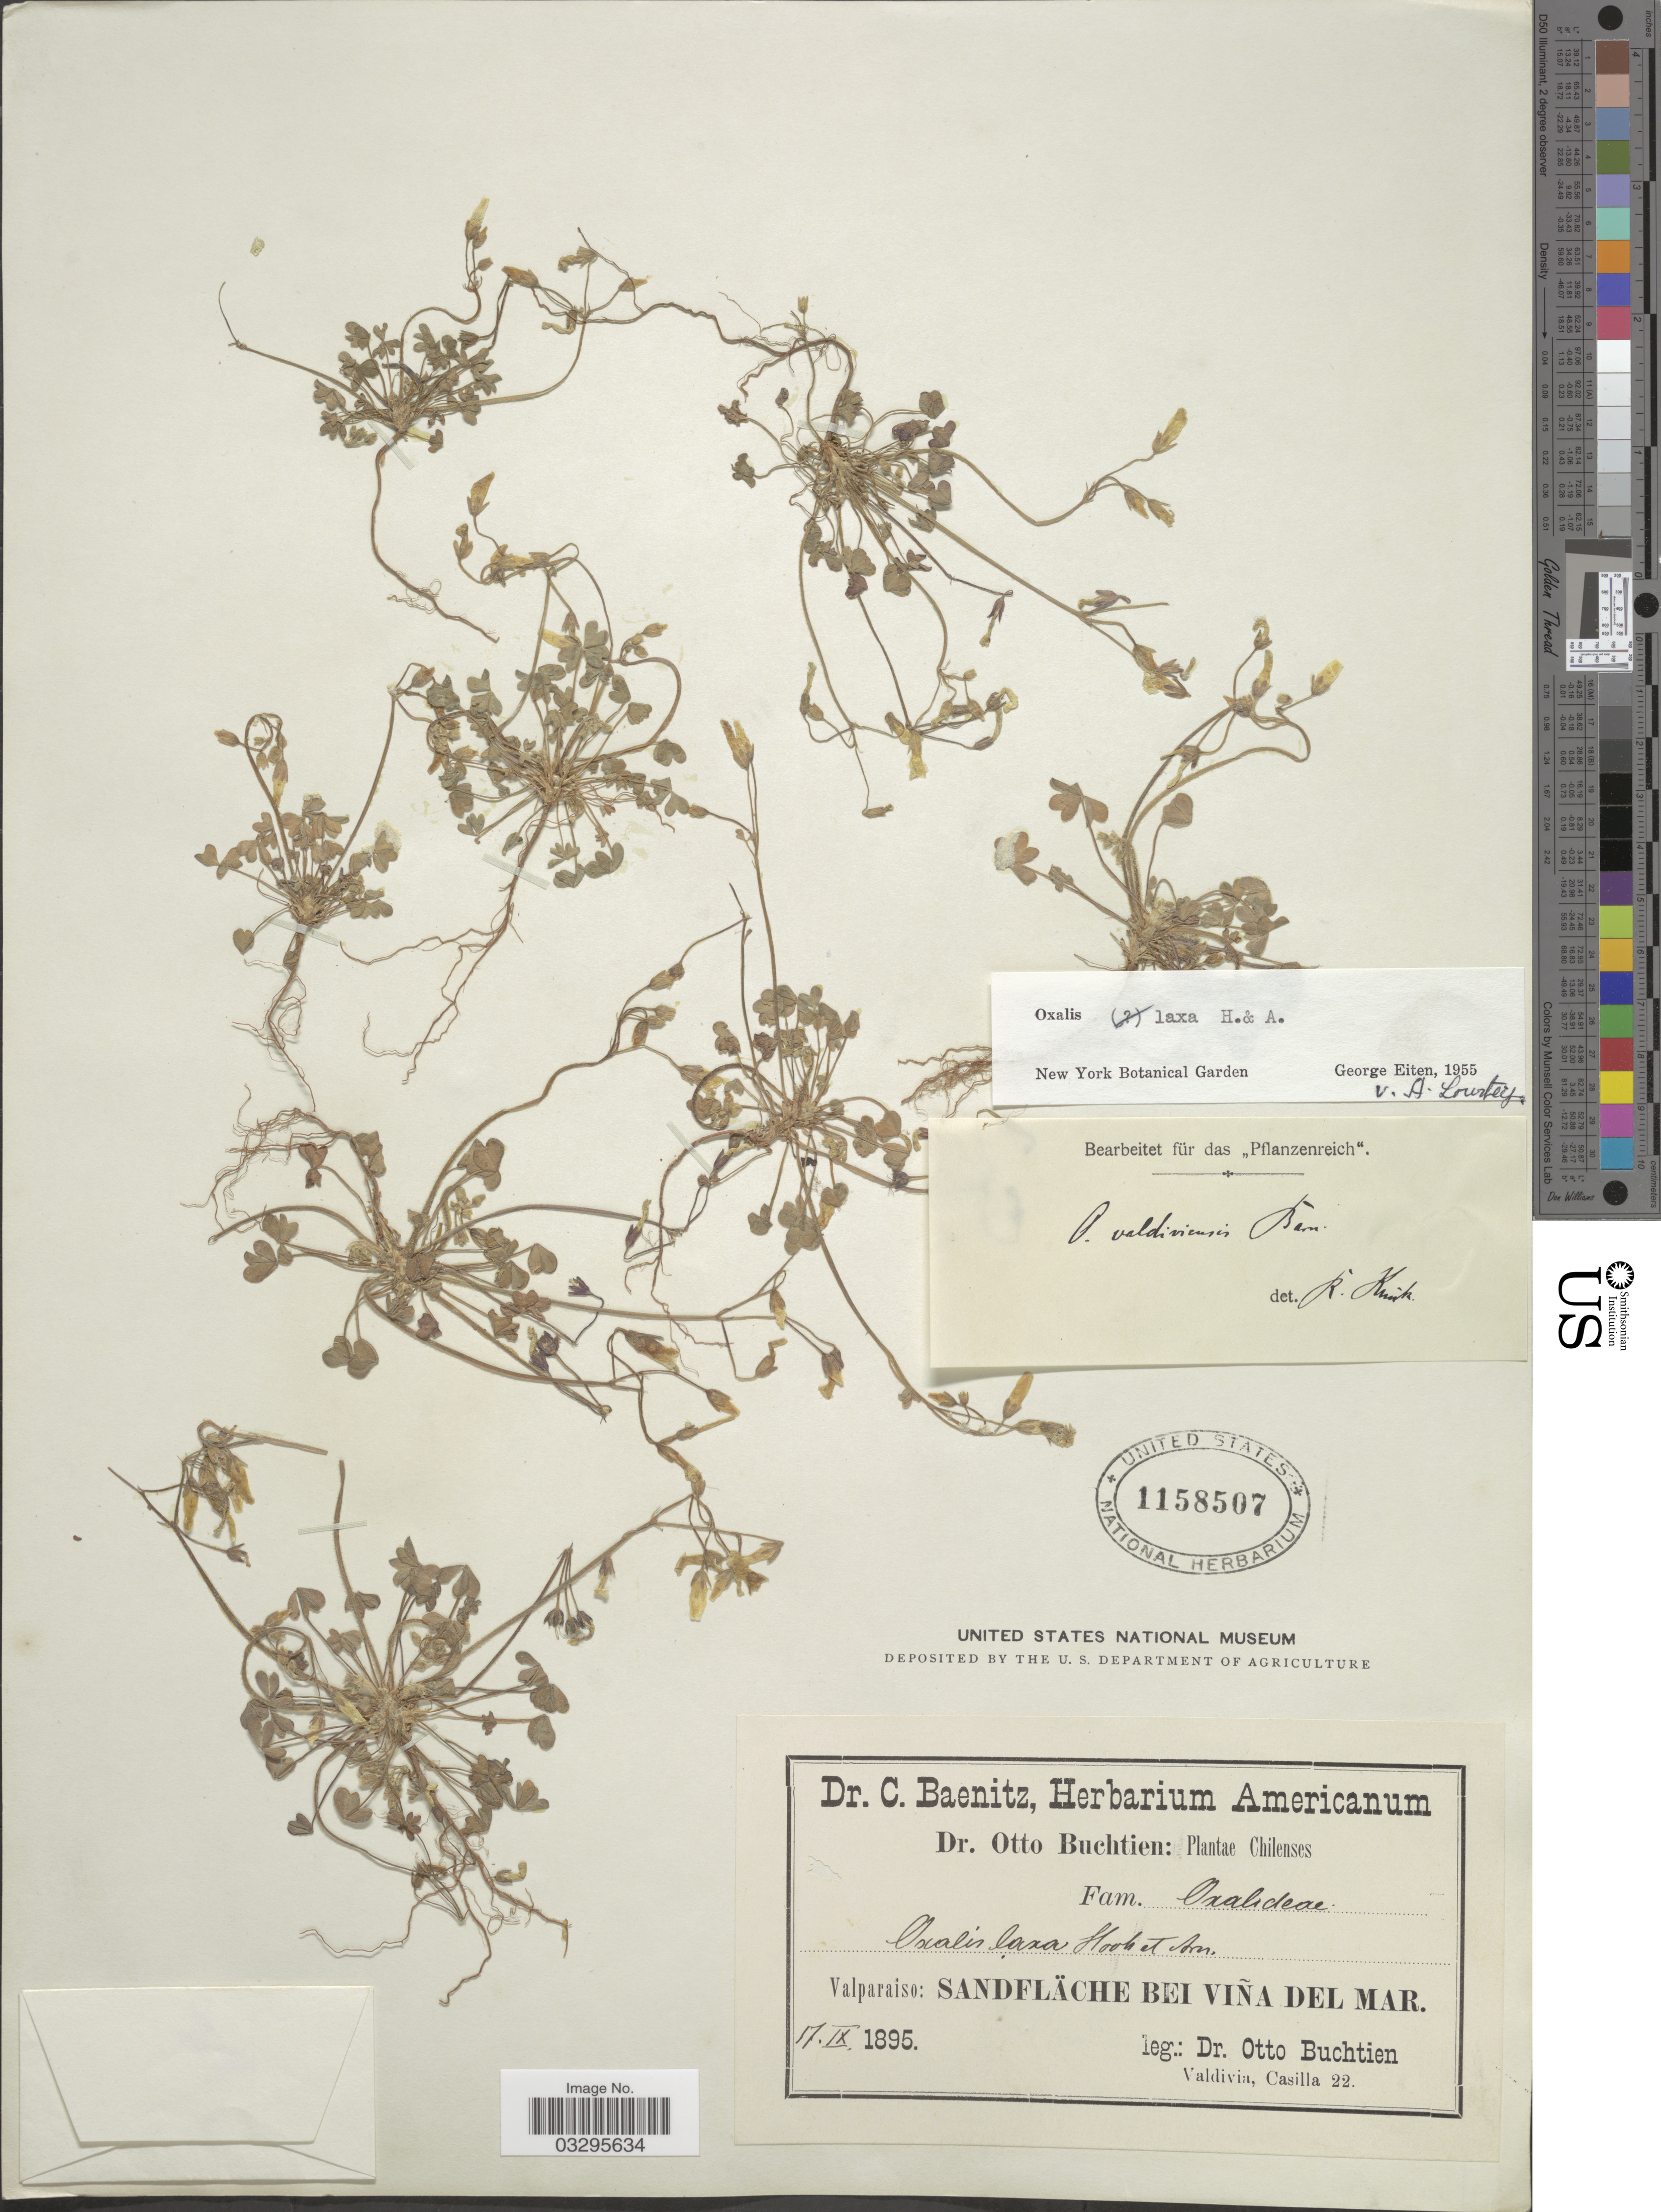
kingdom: Plantae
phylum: Tracheophyta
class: Magnoliopsida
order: Oxalidales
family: Oxalidaceae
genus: Oxalis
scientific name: Oxalis laxa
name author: Hook. & Arn.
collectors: O. Buchtien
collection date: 1895-09-17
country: Chile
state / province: Valparaíso (V)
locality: Sandfläche bei viña del mar.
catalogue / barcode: US 1158507